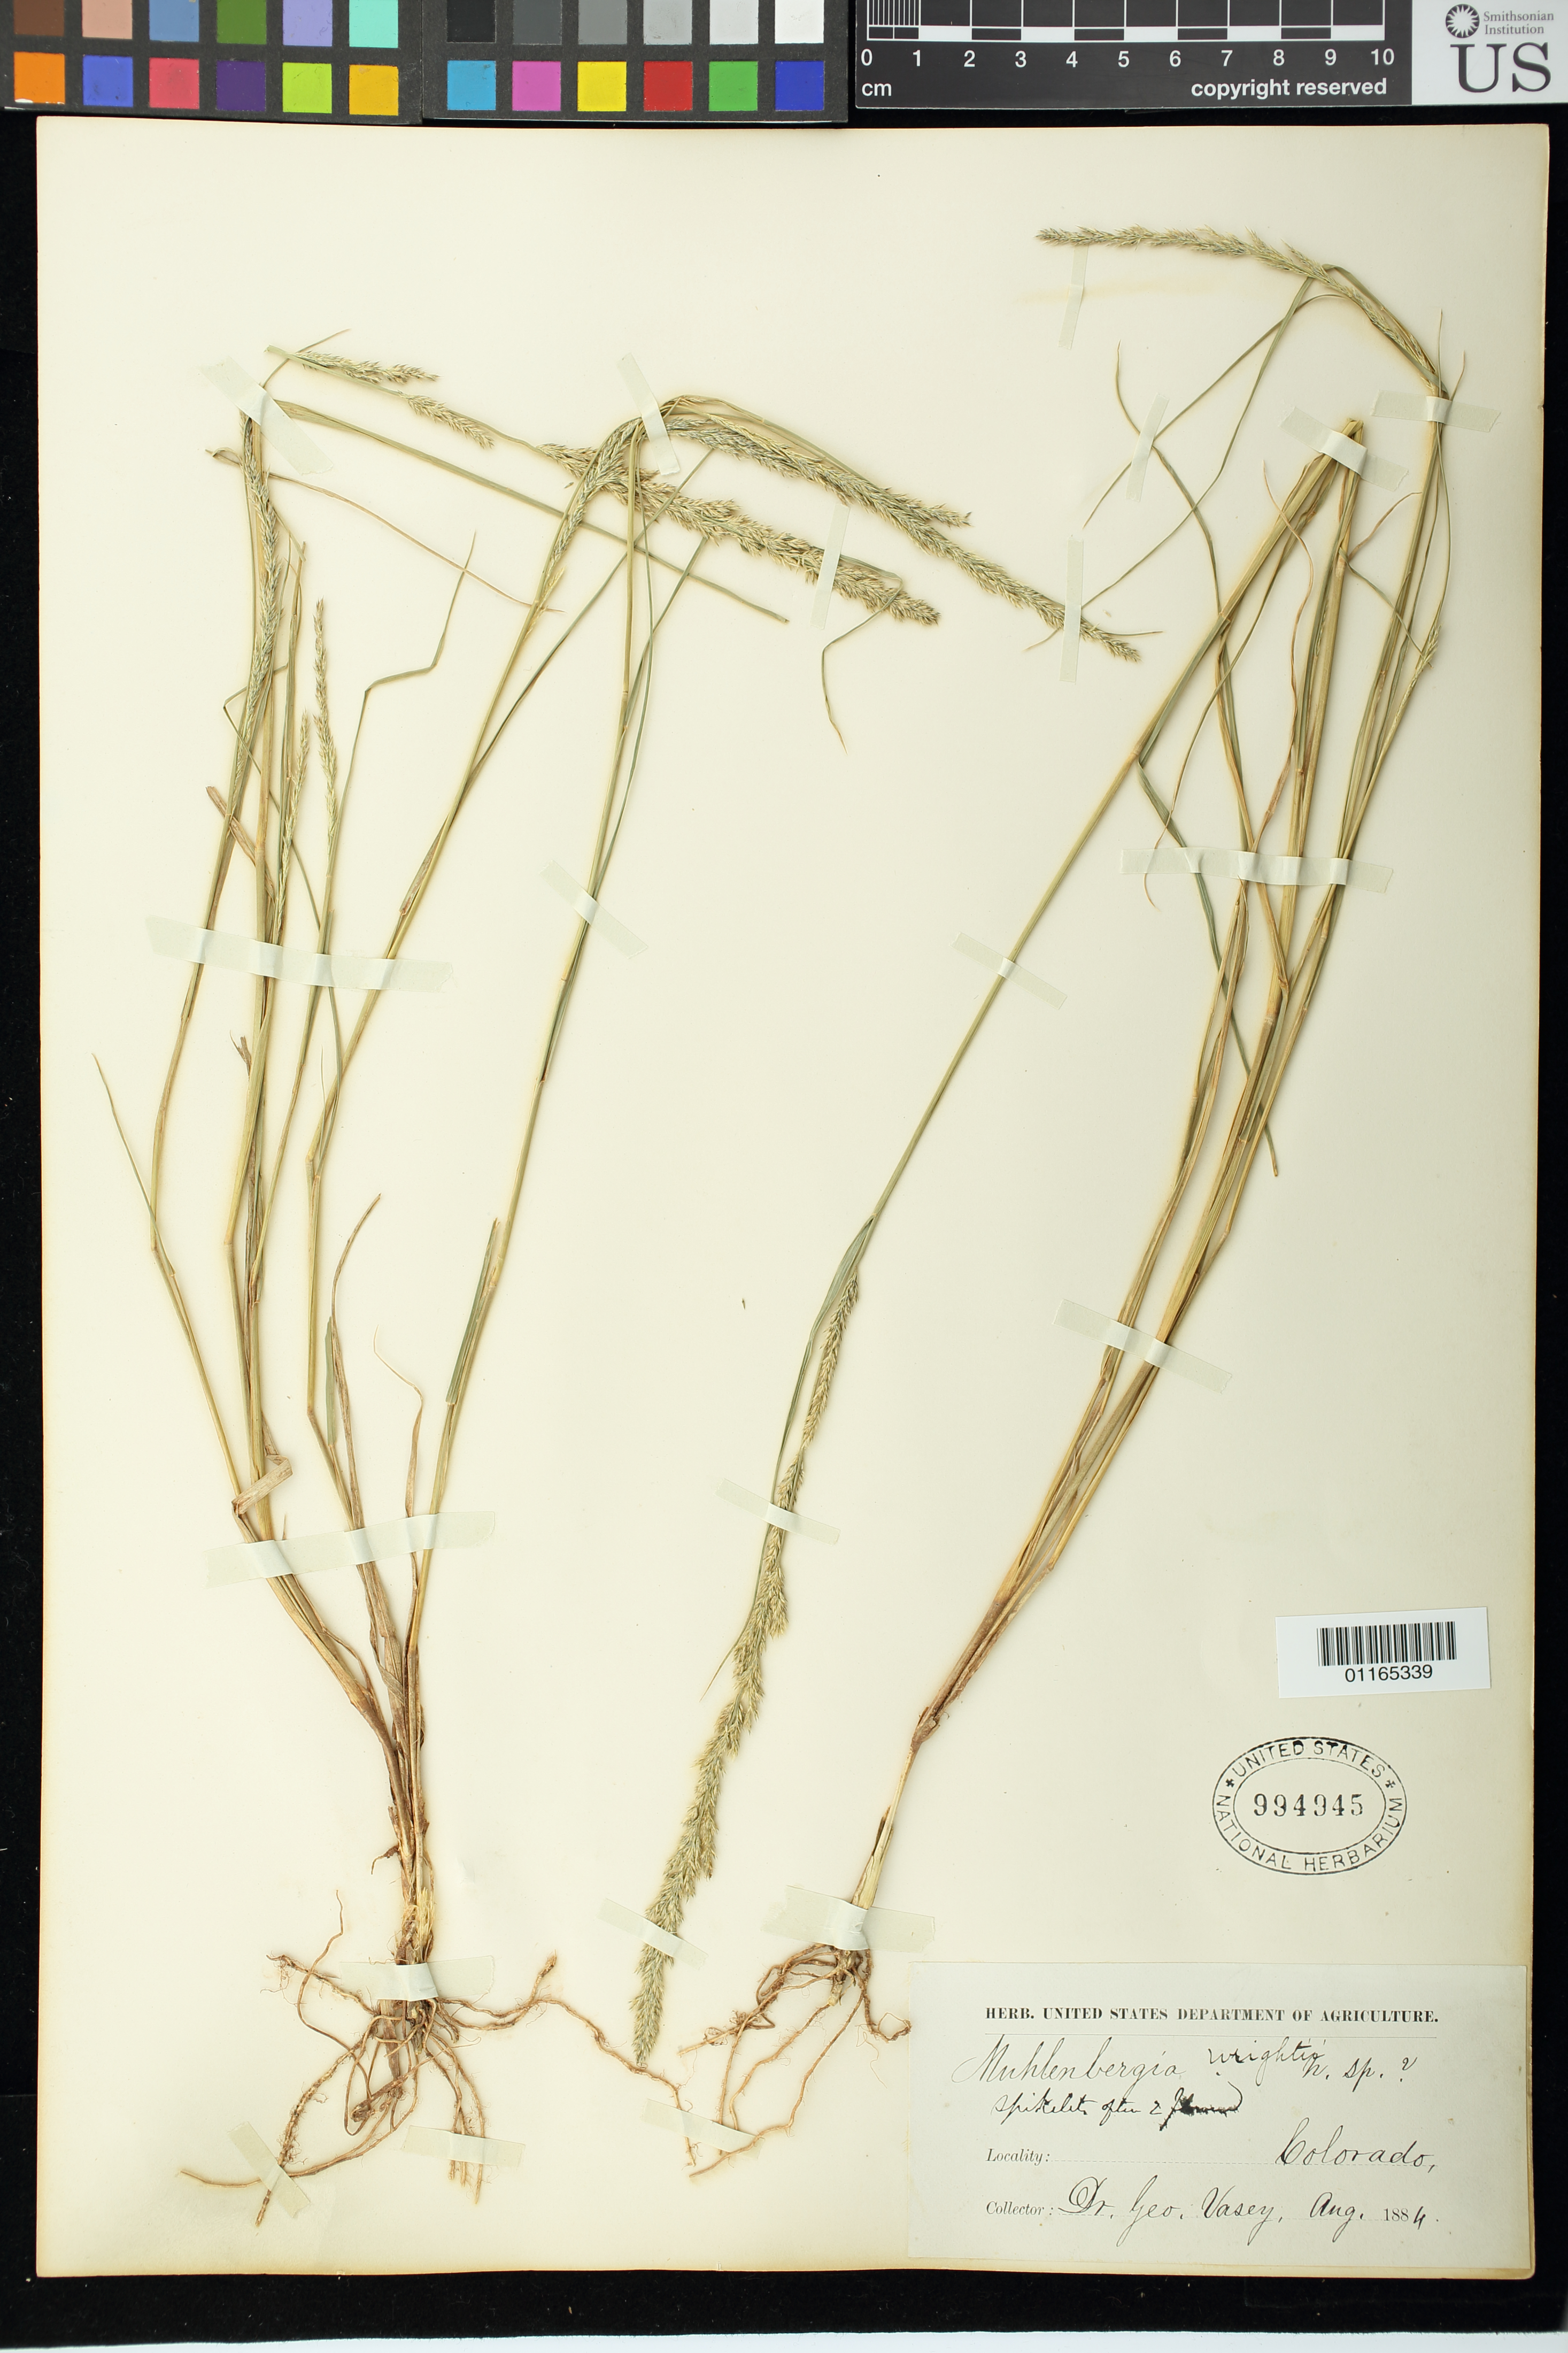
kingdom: Plantae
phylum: Tracheophyta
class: Liliopsida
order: Poales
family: Poaceae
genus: Muhlenbergia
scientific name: Muhlenbergia wrightii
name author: Vasey ex J.M. Coult.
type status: Syntype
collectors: G. Vasey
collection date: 1884-08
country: United States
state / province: Colorado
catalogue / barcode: US 994945